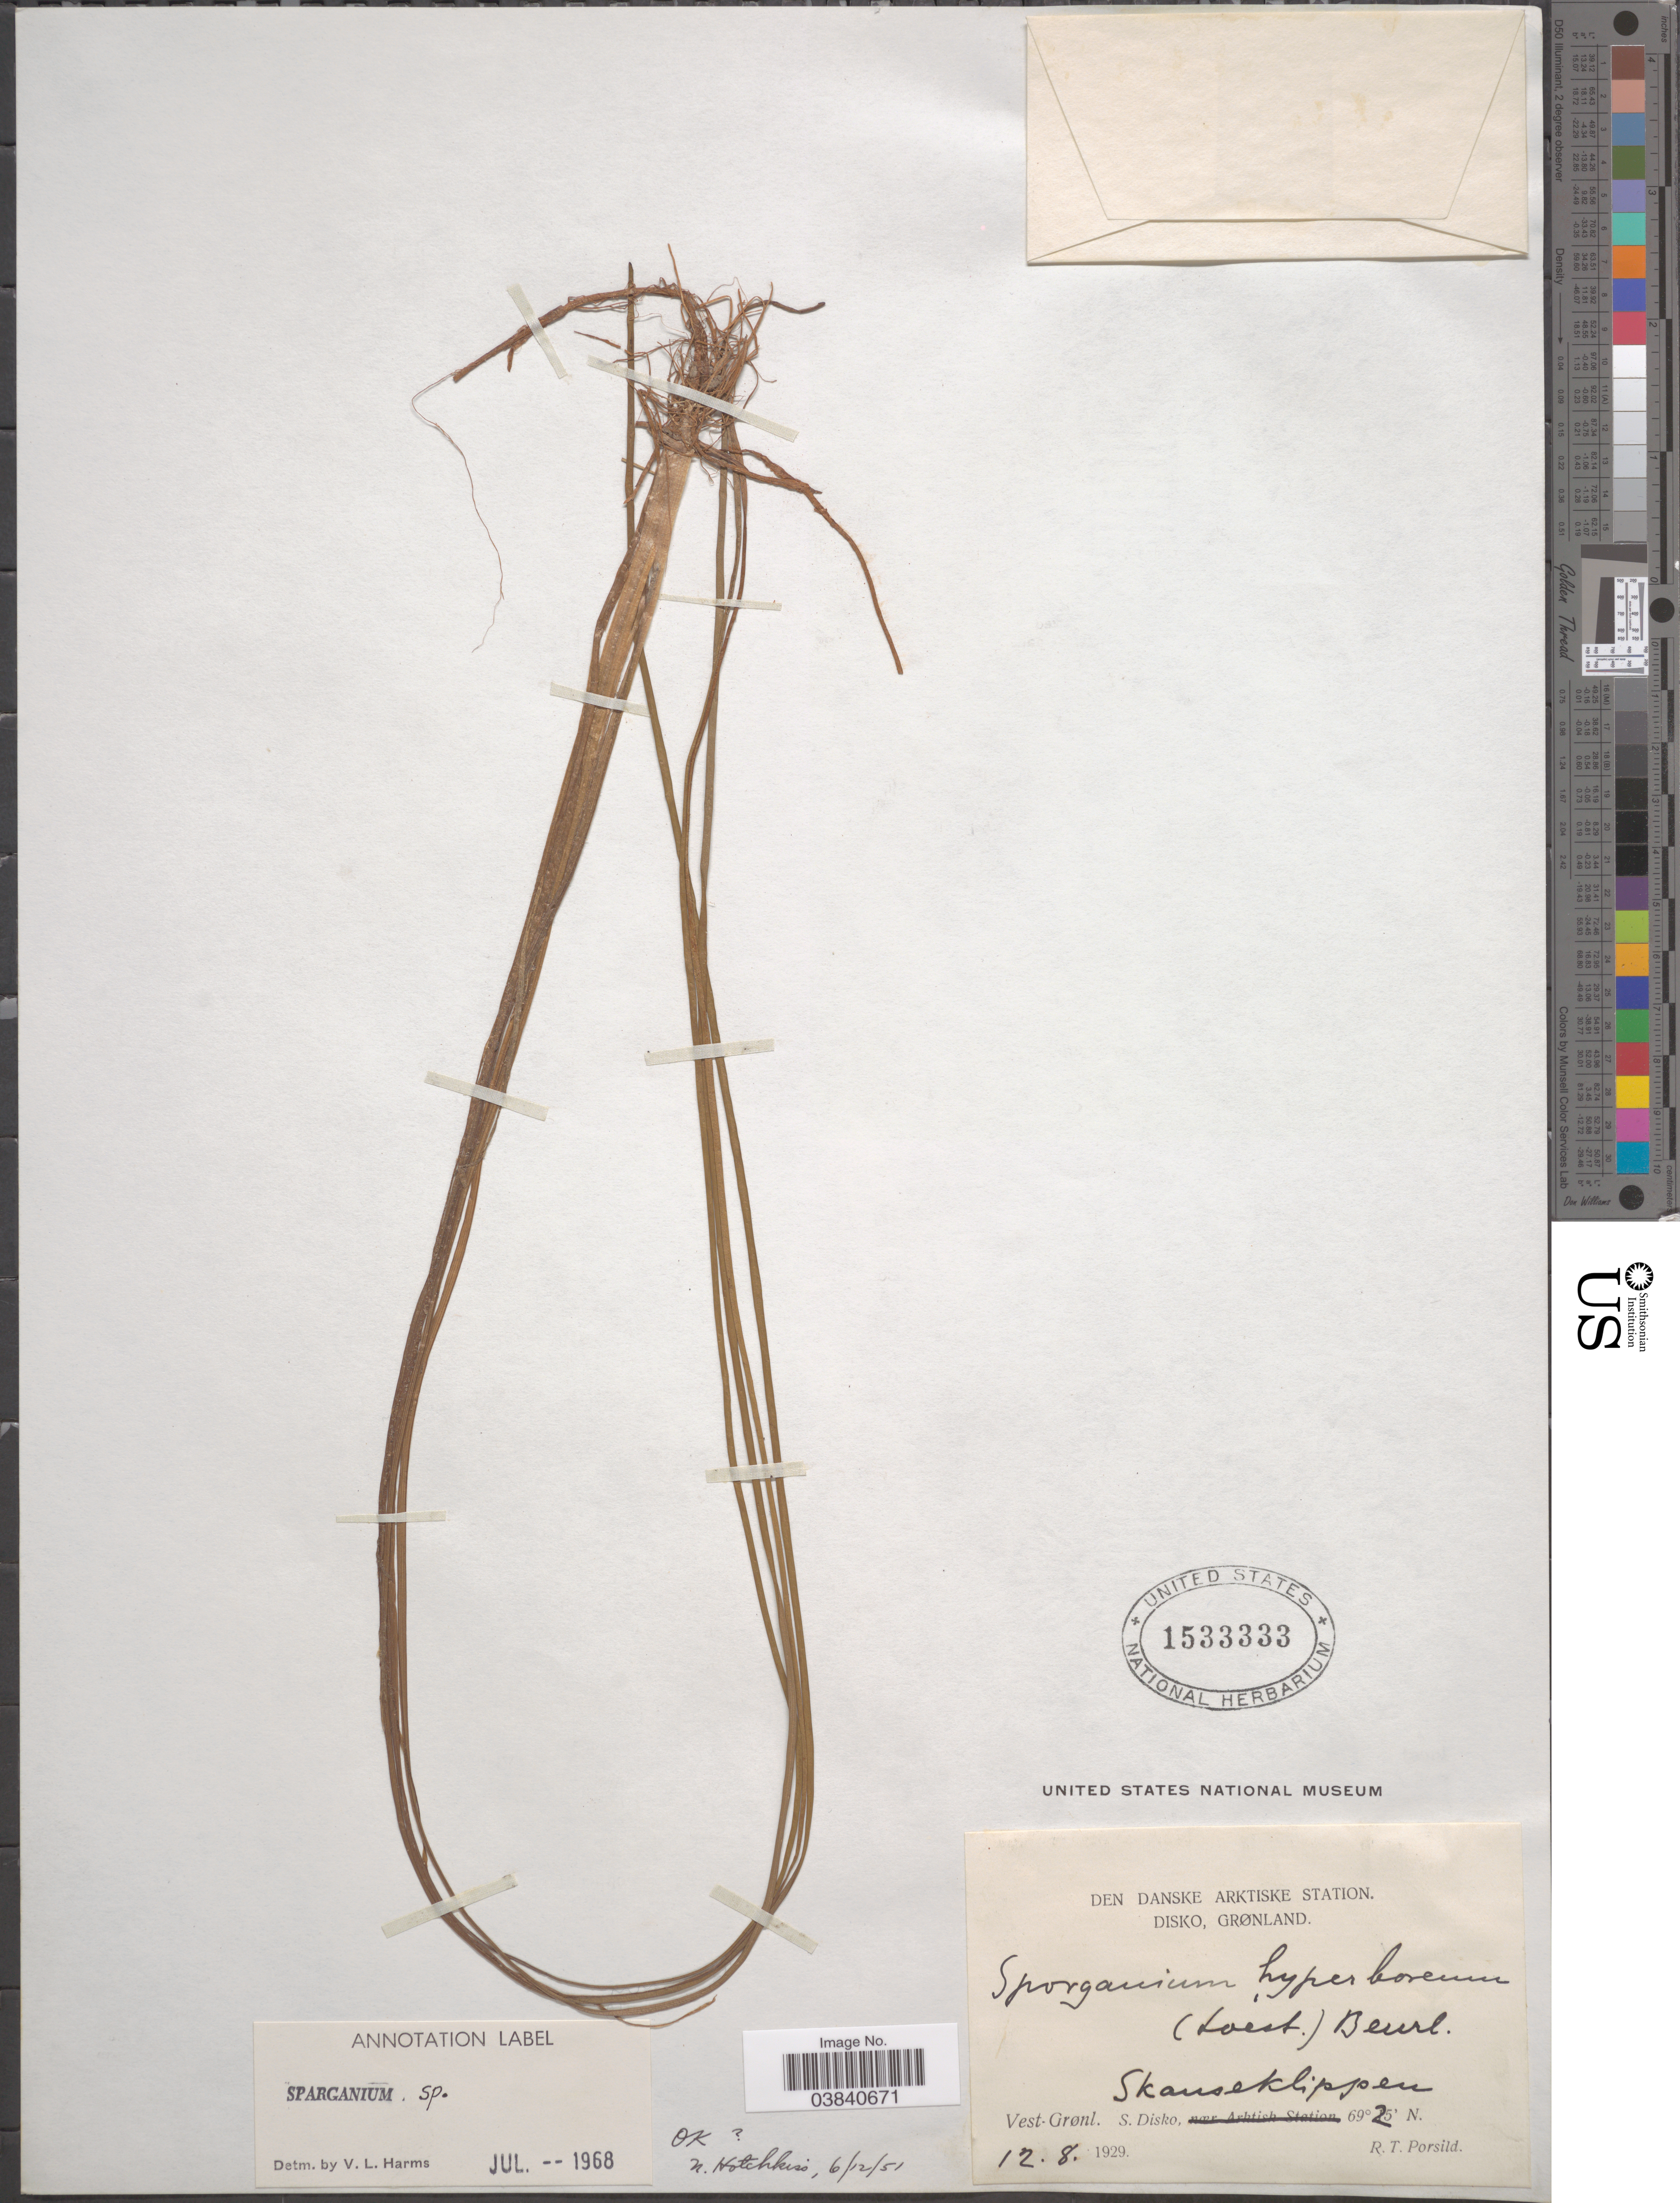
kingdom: Plantae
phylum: Tracheophyta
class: Liliopsida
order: Poales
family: Typhaceae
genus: Sparganium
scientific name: Sparganium sp.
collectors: R. T. Porsild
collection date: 1929-08-12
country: Greenland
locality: Den Danske Arktiske Station. Disko, Grønland. Skanseklippen. Vest-Grønl. S. Disko.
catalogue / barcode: US 1533333